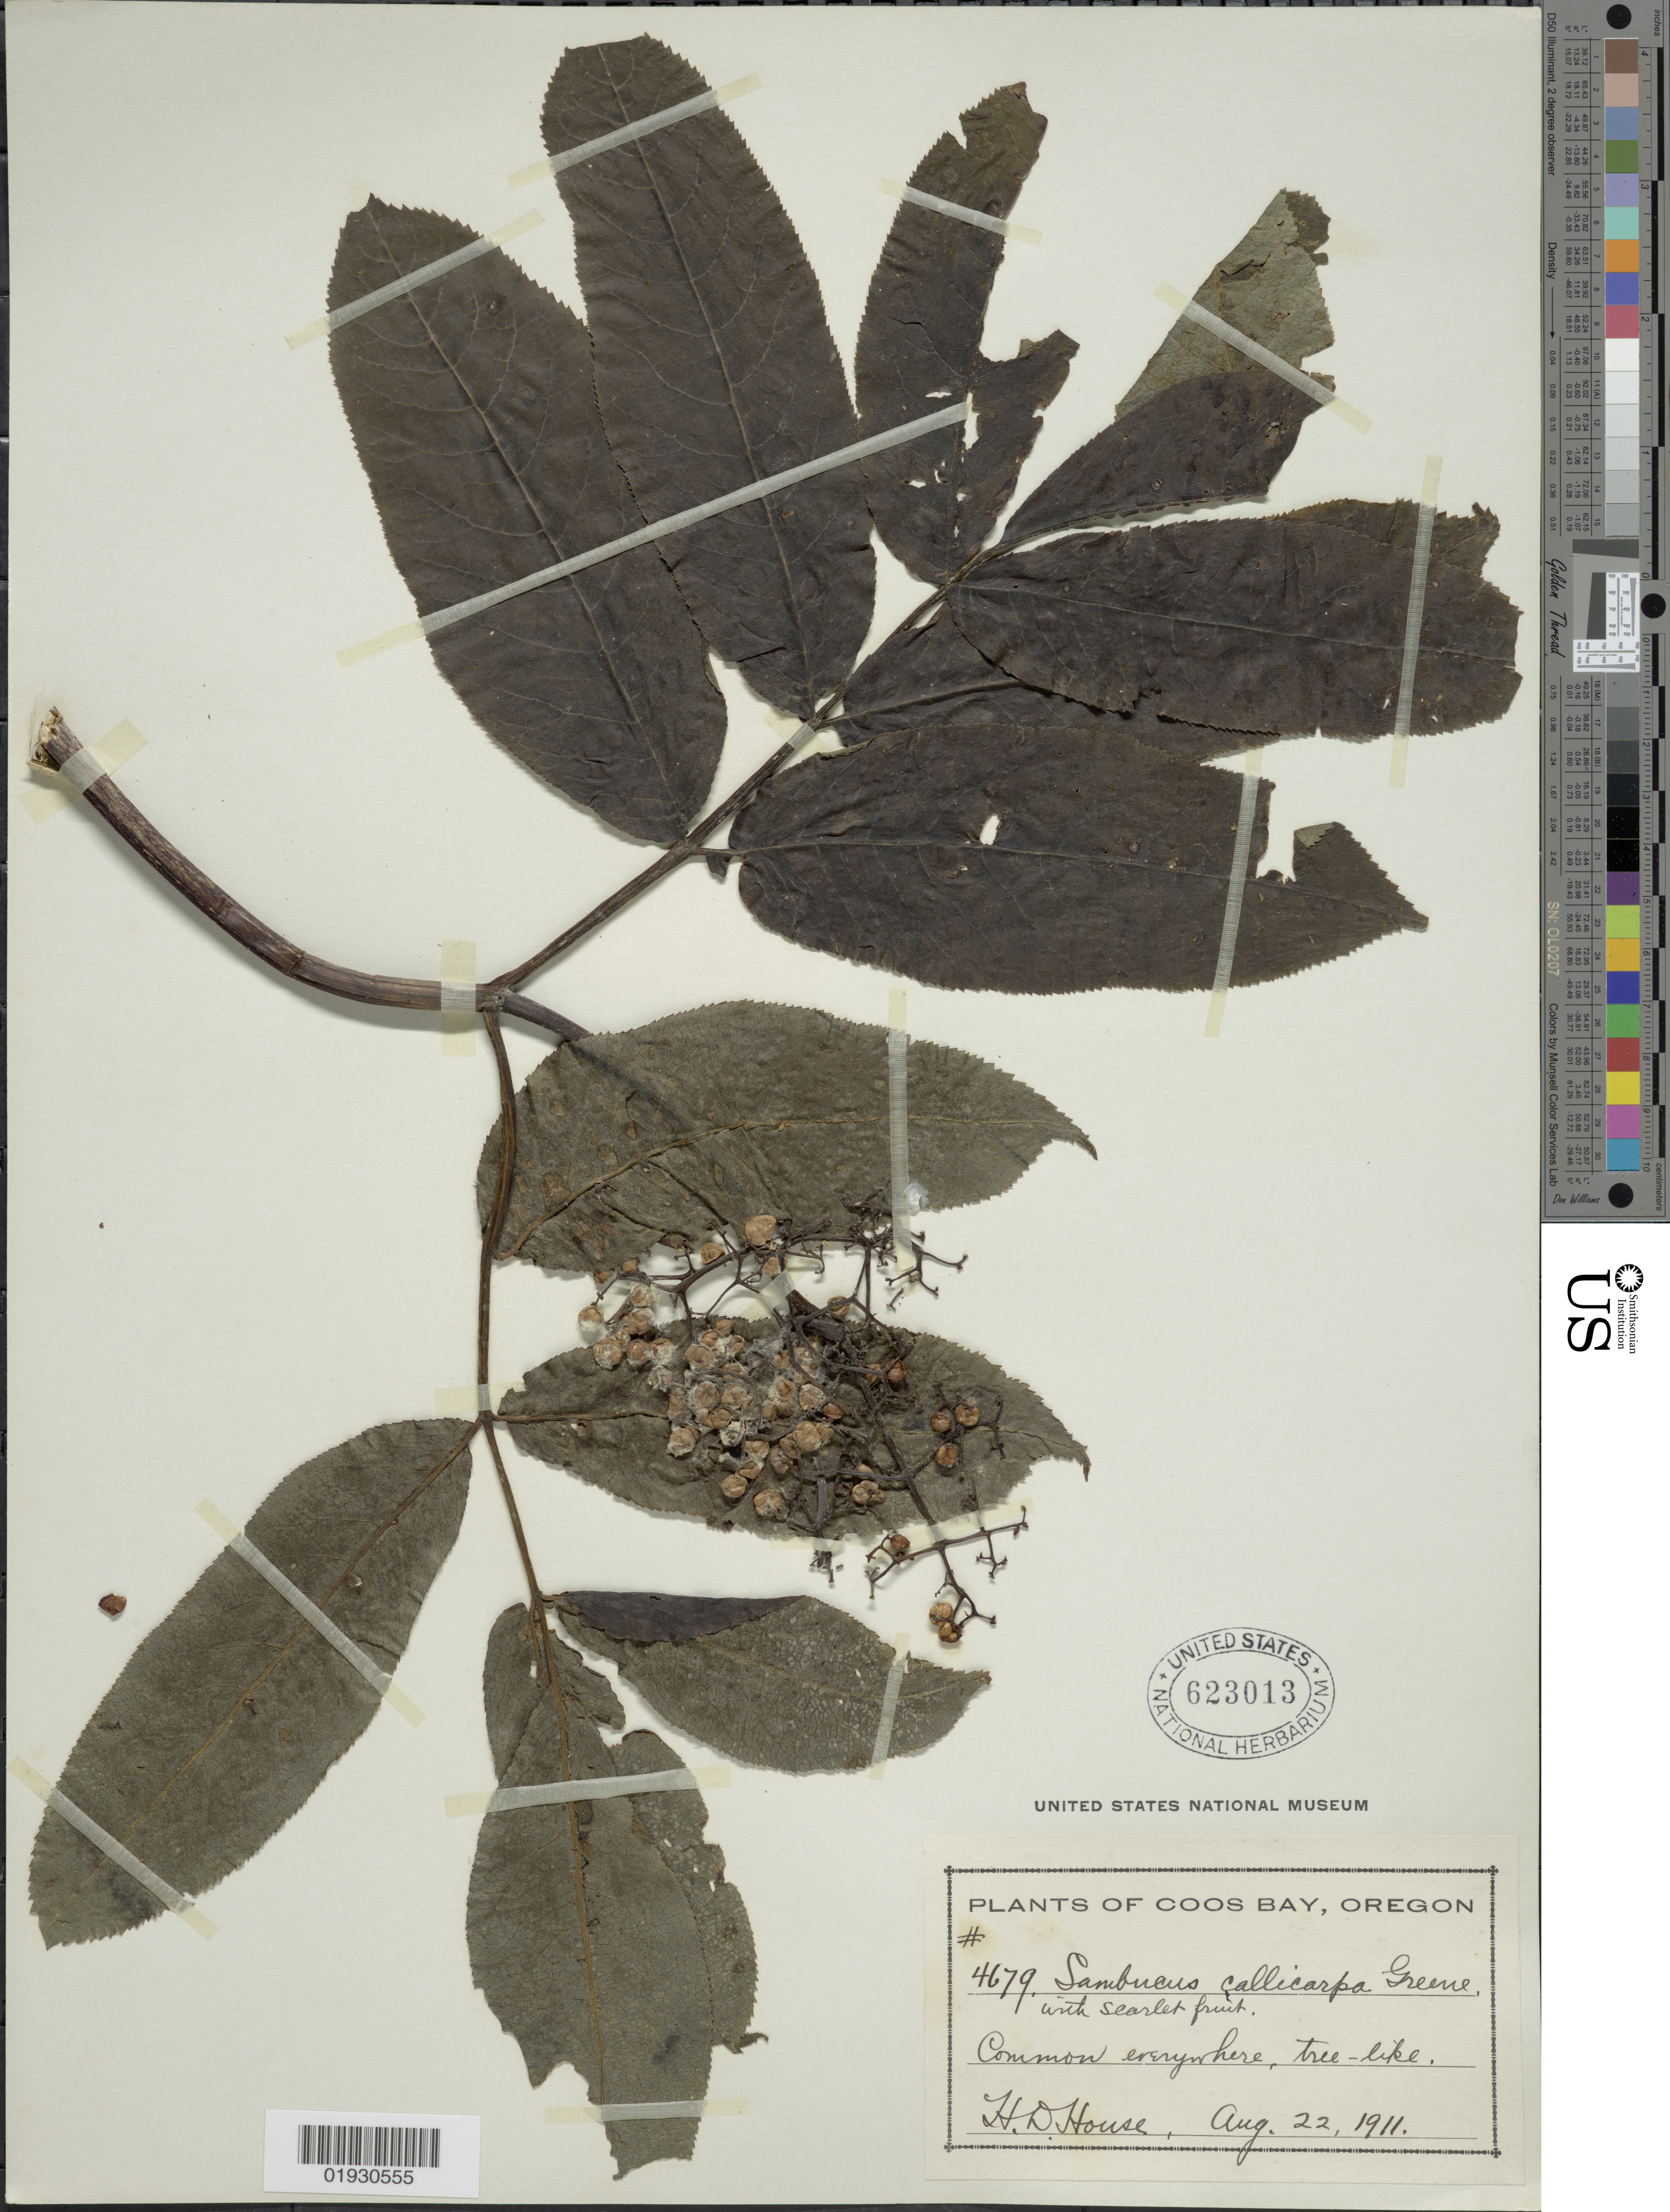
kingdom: Plantae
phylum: Tracheophyta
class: Magnoliopsida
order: Dipsacales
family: Viburnaceae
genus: Sambucus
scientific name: Sambucus callicarpa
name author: Greene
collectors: H. D. House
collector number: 4679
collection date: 1911-08-22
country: United States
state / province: Oregon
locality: Coos Bay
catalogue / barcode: US 623013